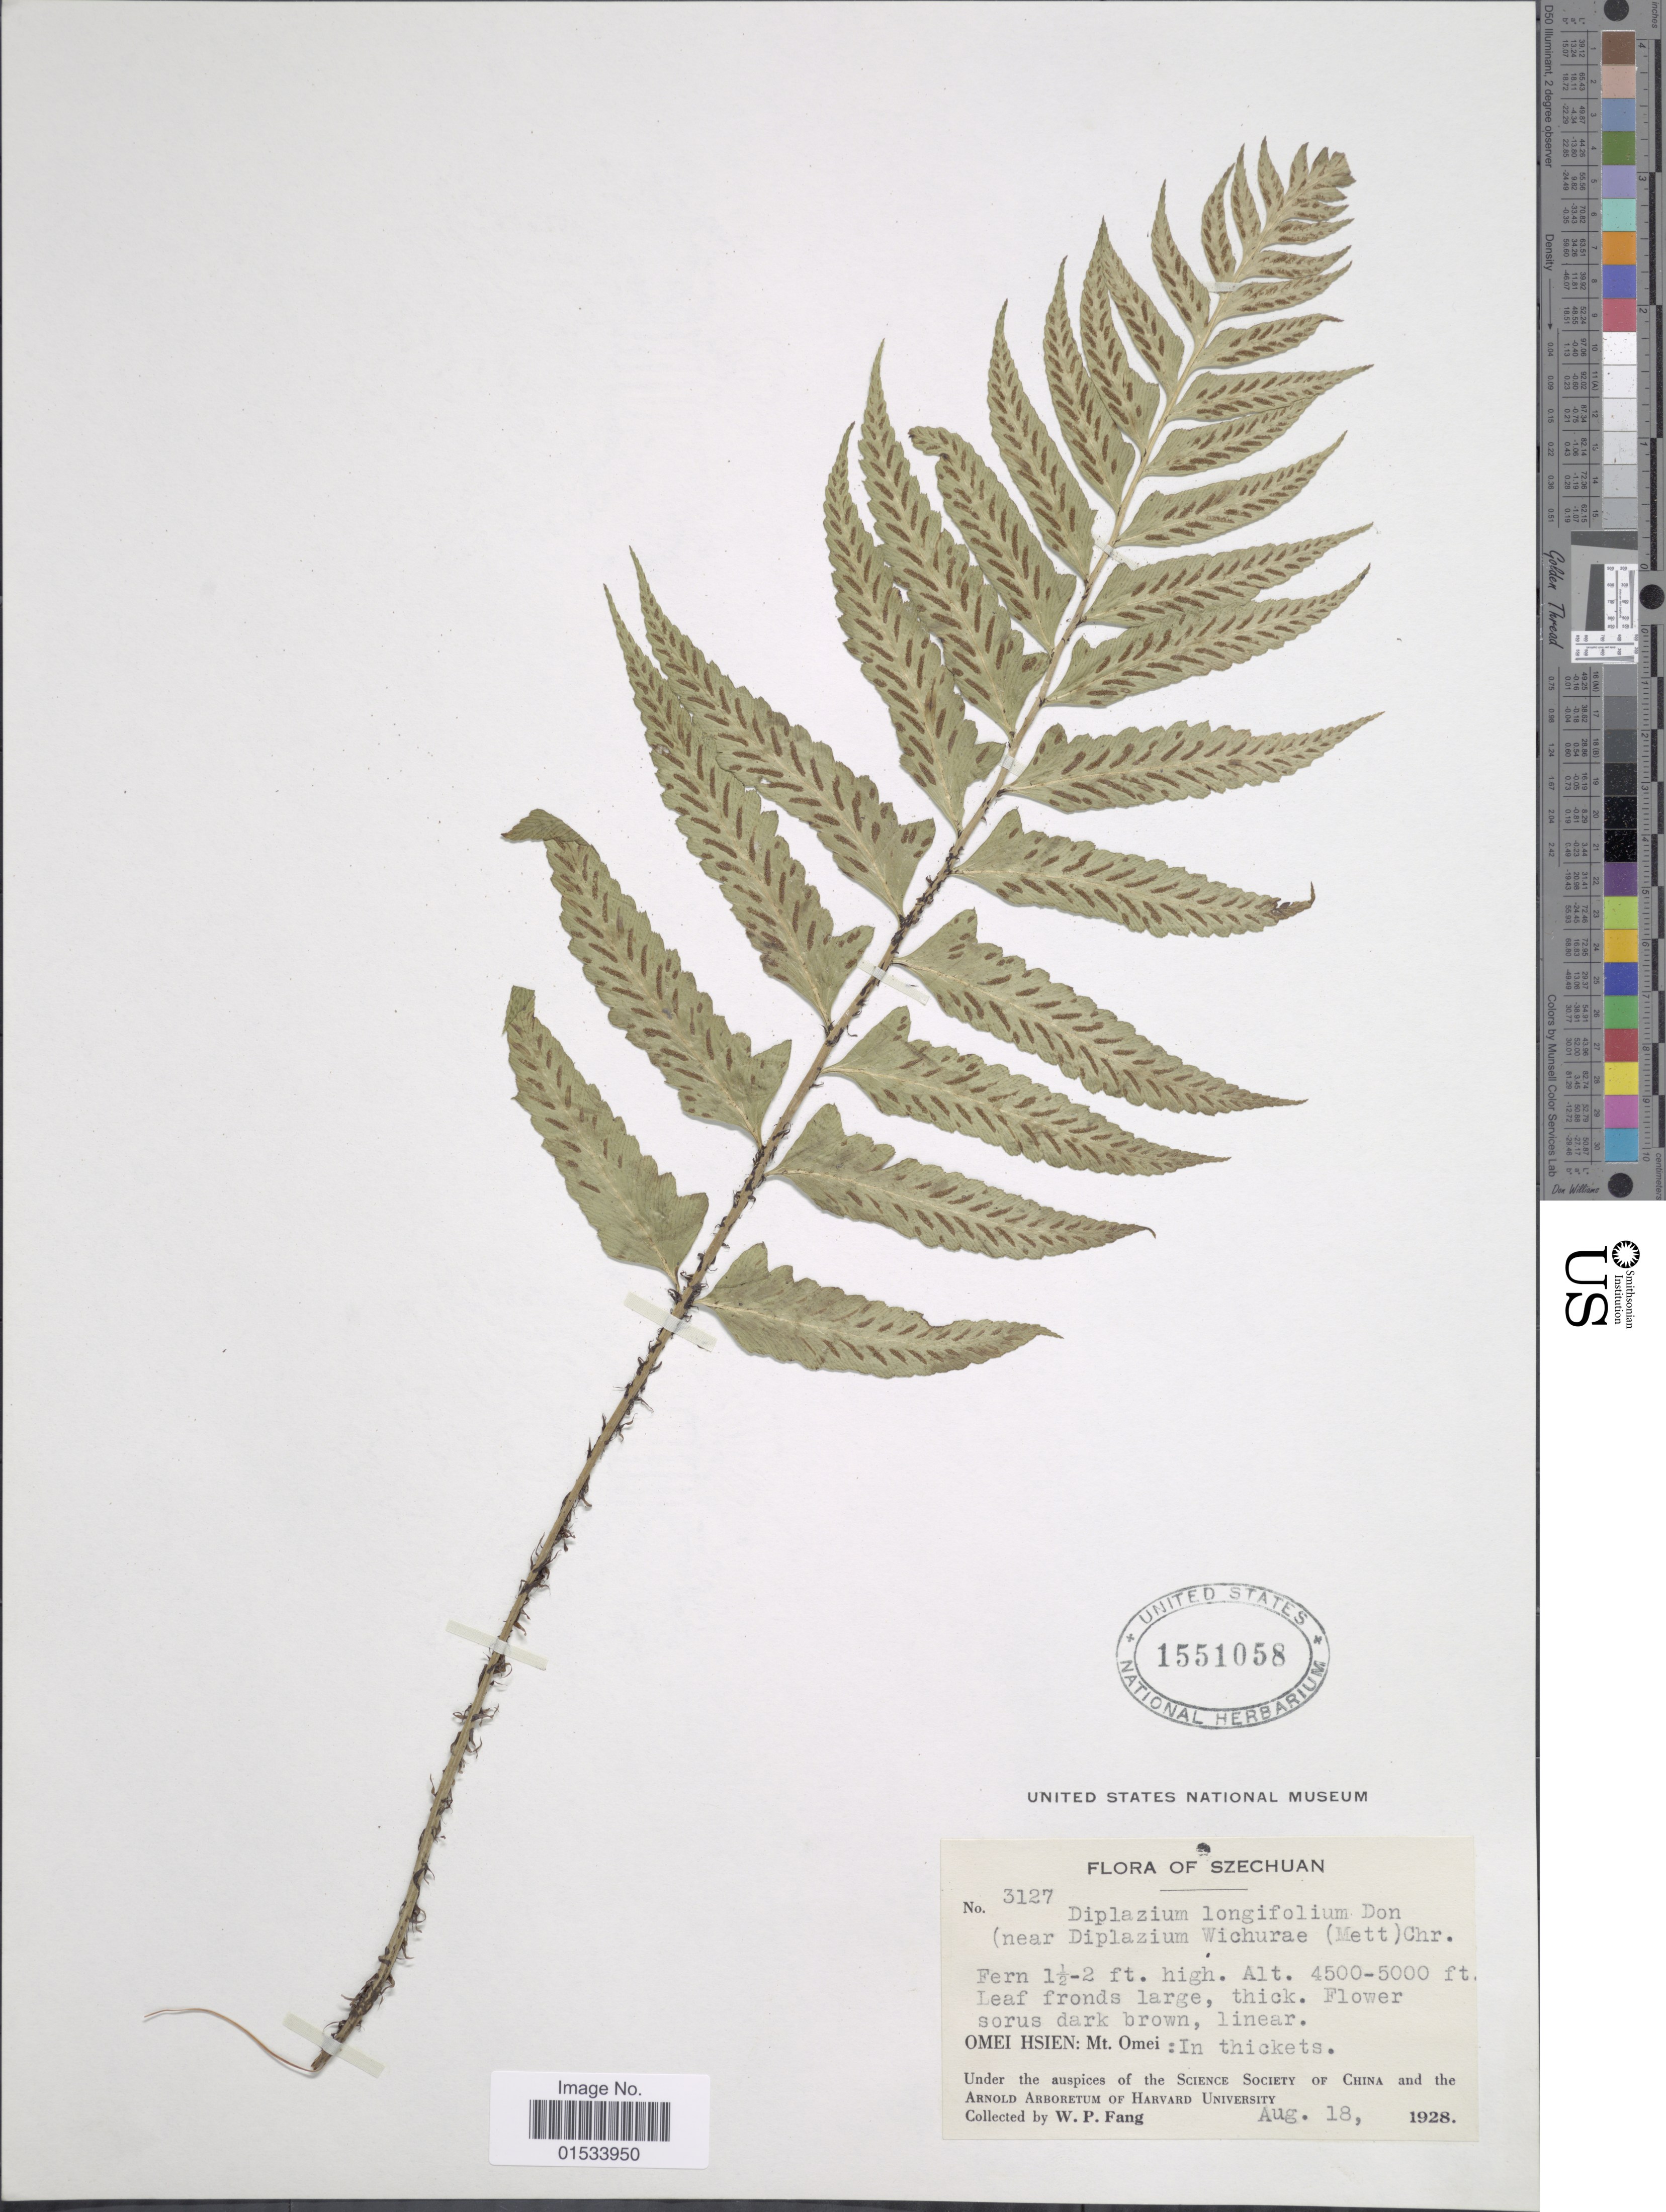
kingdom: Plantae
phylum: Tracheophyta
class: Polypodiopsida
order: Polypodiales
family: Athyriaceae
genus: Diplazium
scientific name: Diplazium lobulosum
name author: Wall. ex Mett.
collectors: W. P. Fang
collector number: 3127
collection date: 1928-08-18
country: China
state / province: Sichuan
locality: Szechuan, Omei Hsien: Mt. Omei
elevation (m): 1372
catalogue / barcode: US 1551058